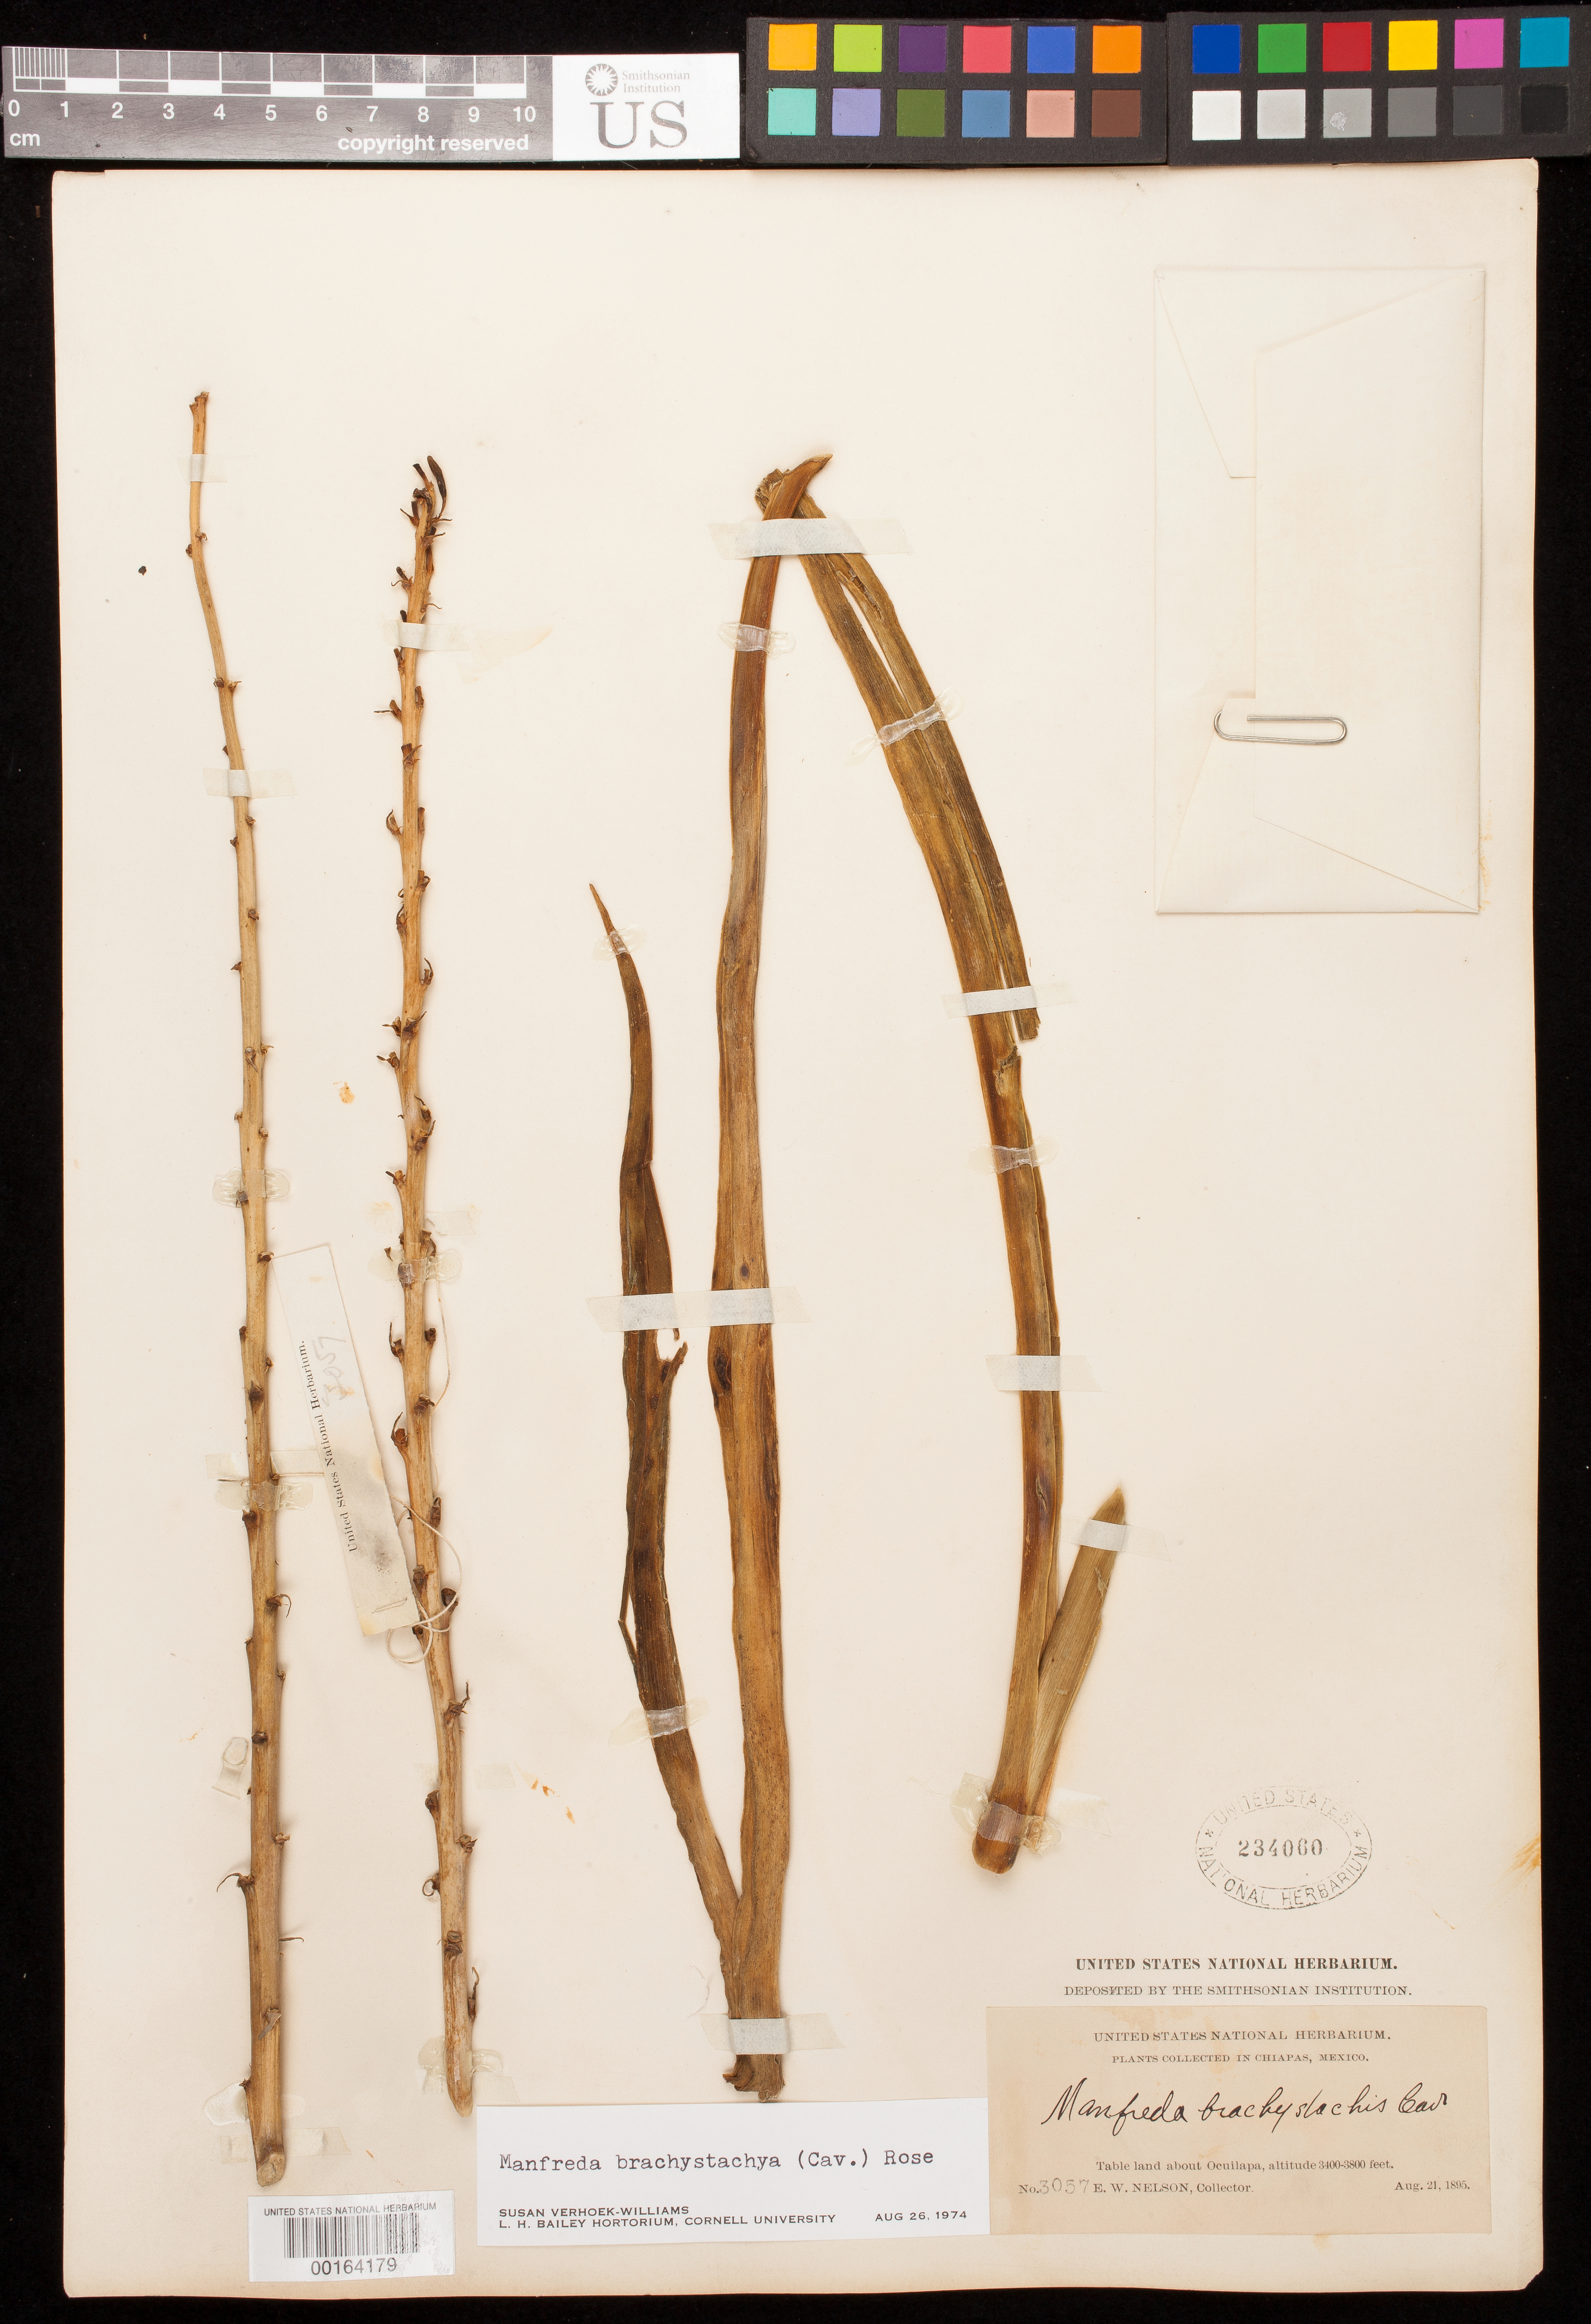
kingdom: Plantae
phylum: Tracheophyta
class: Liliopsida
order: Asparagales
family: Asparagaceae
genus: Manfreda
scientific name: Manfreda brachystachys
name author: (Cav.) Rose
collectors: E. W. Nelson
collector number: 3057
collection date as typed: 21 Aug 1895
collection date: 1895-08-21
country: Mexico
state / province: Chiapas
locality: About Ocuilapa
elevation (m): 1036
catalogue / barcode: US 234060